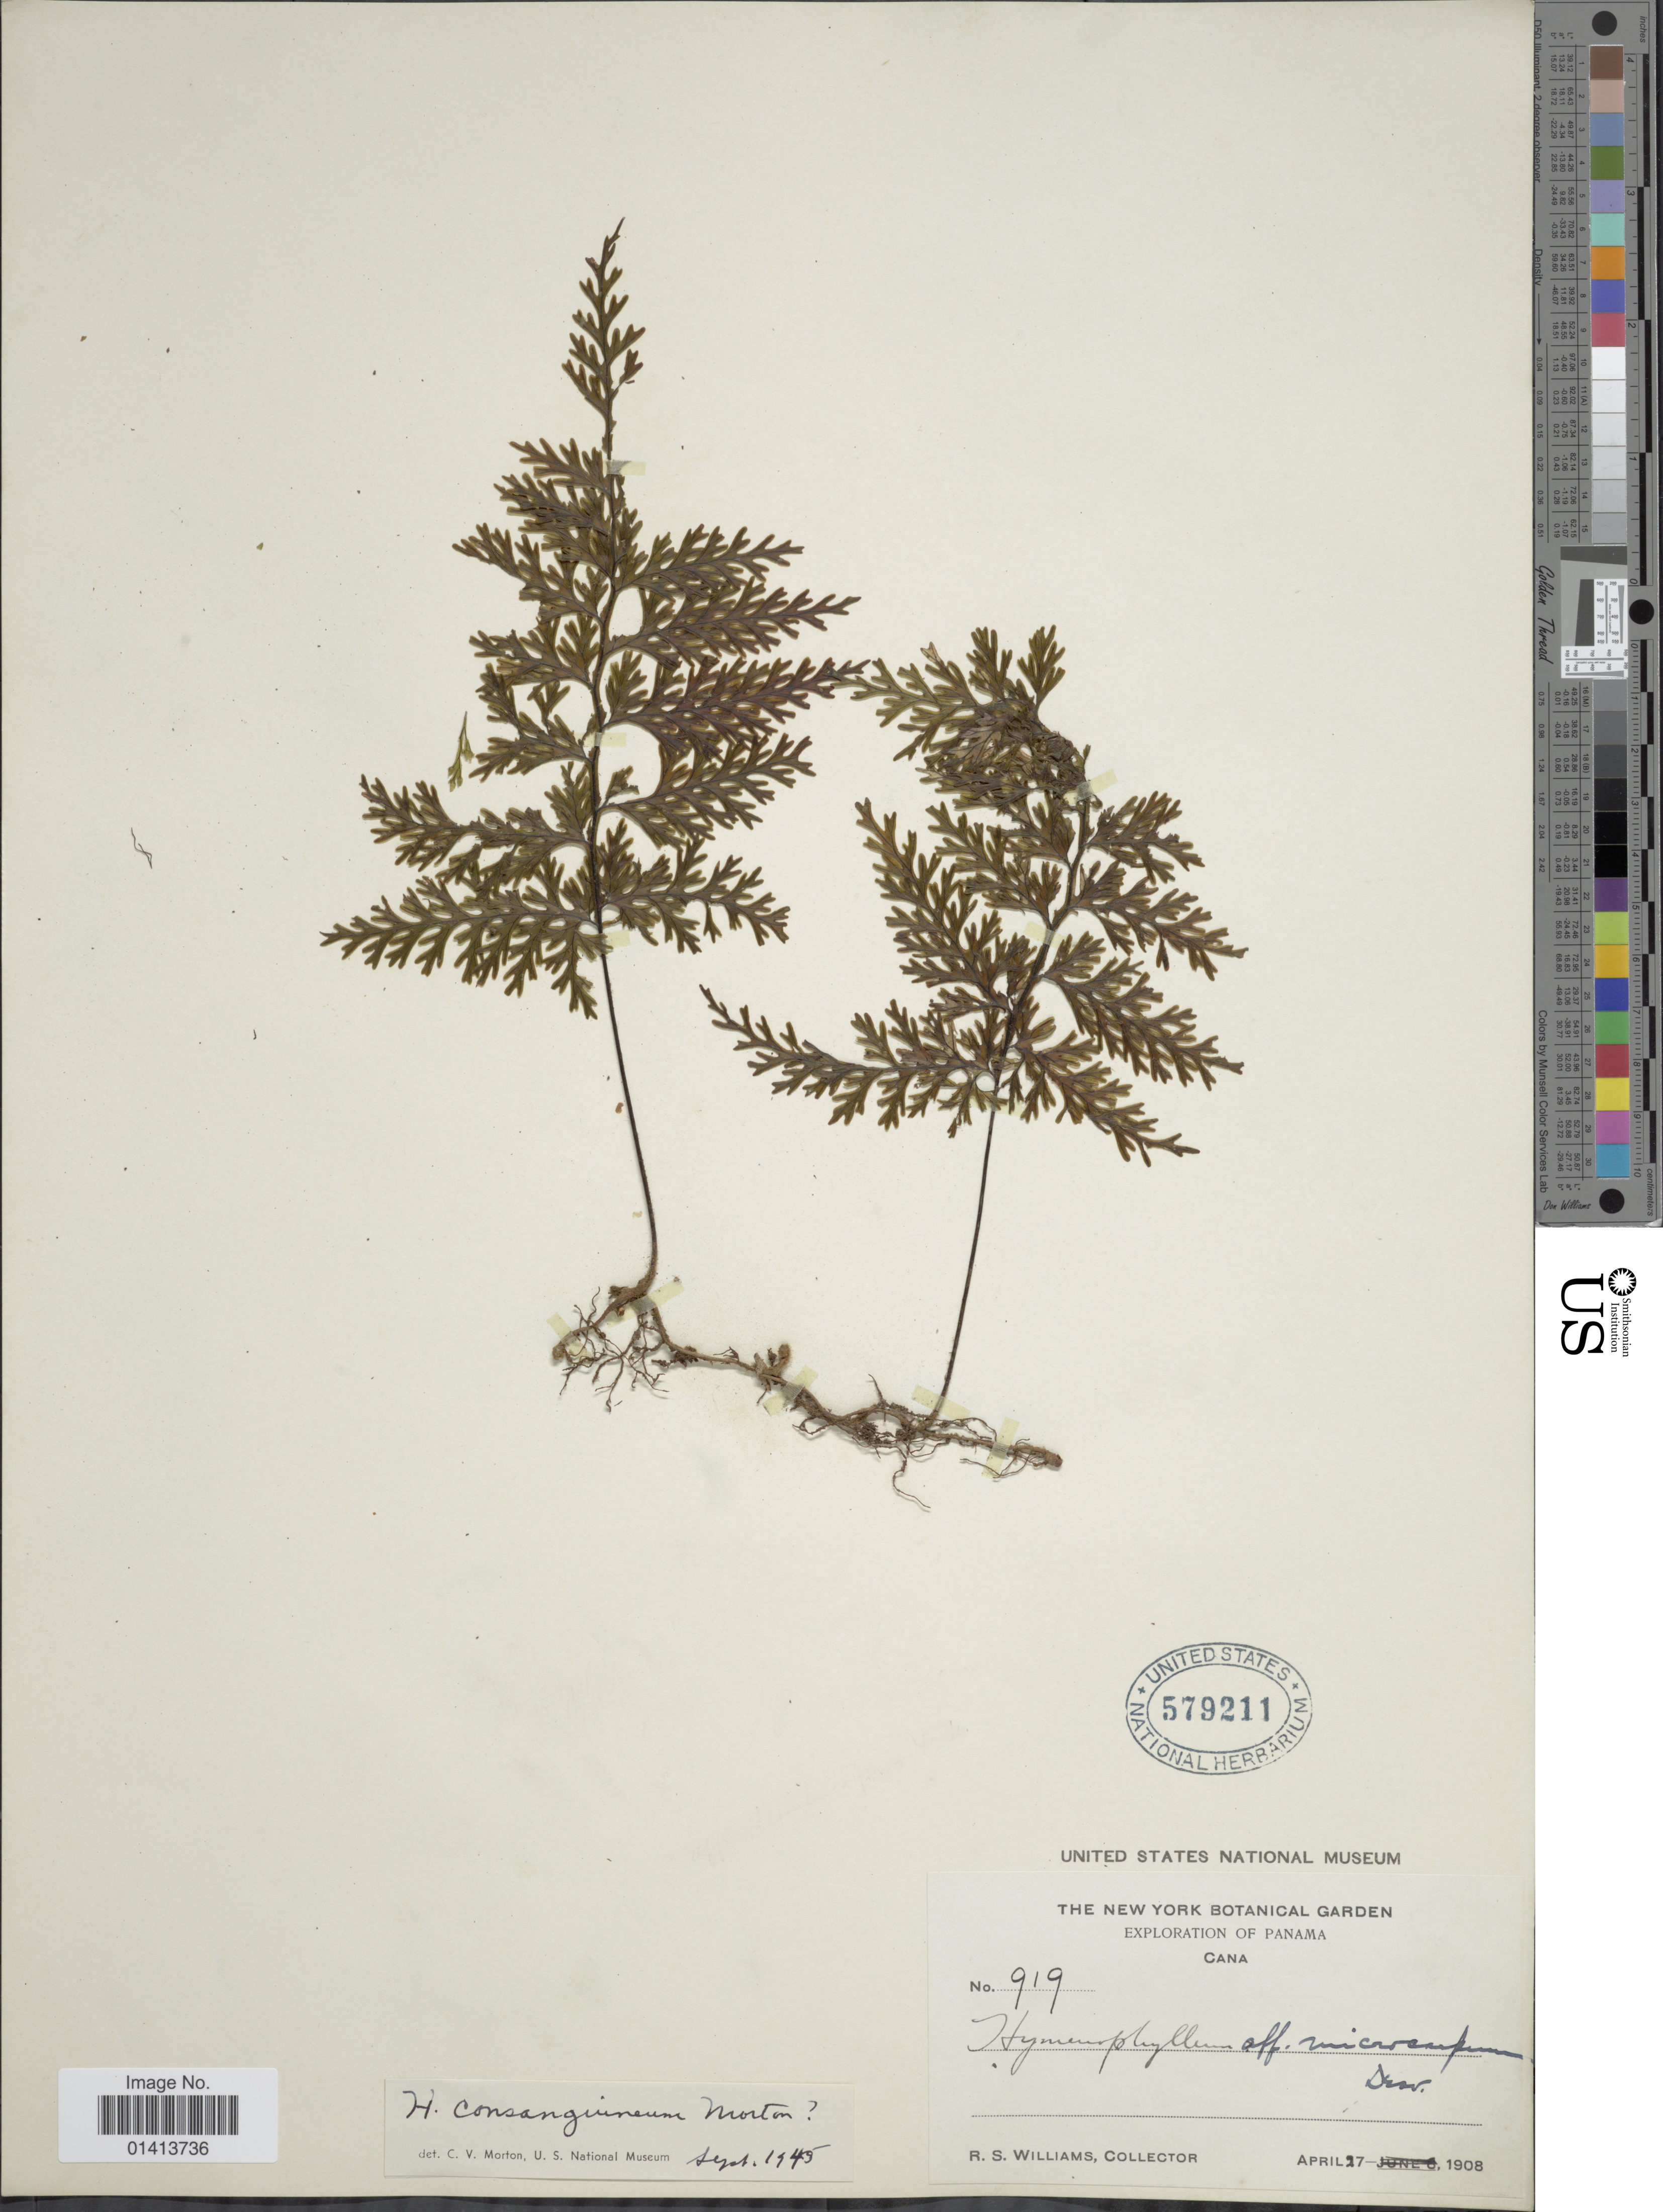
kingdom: Plantae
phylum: Tracheophyta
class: Polypodiopsida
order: Hymenophyllales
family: Hymenophyllaceae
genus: Hymenophyllum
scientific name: Hymenophyllum consanguineum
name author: C.V. Morton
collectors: R. S. Williams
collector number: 919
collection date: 1908-04-27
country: Panama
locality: Cana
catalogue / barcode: US 579211